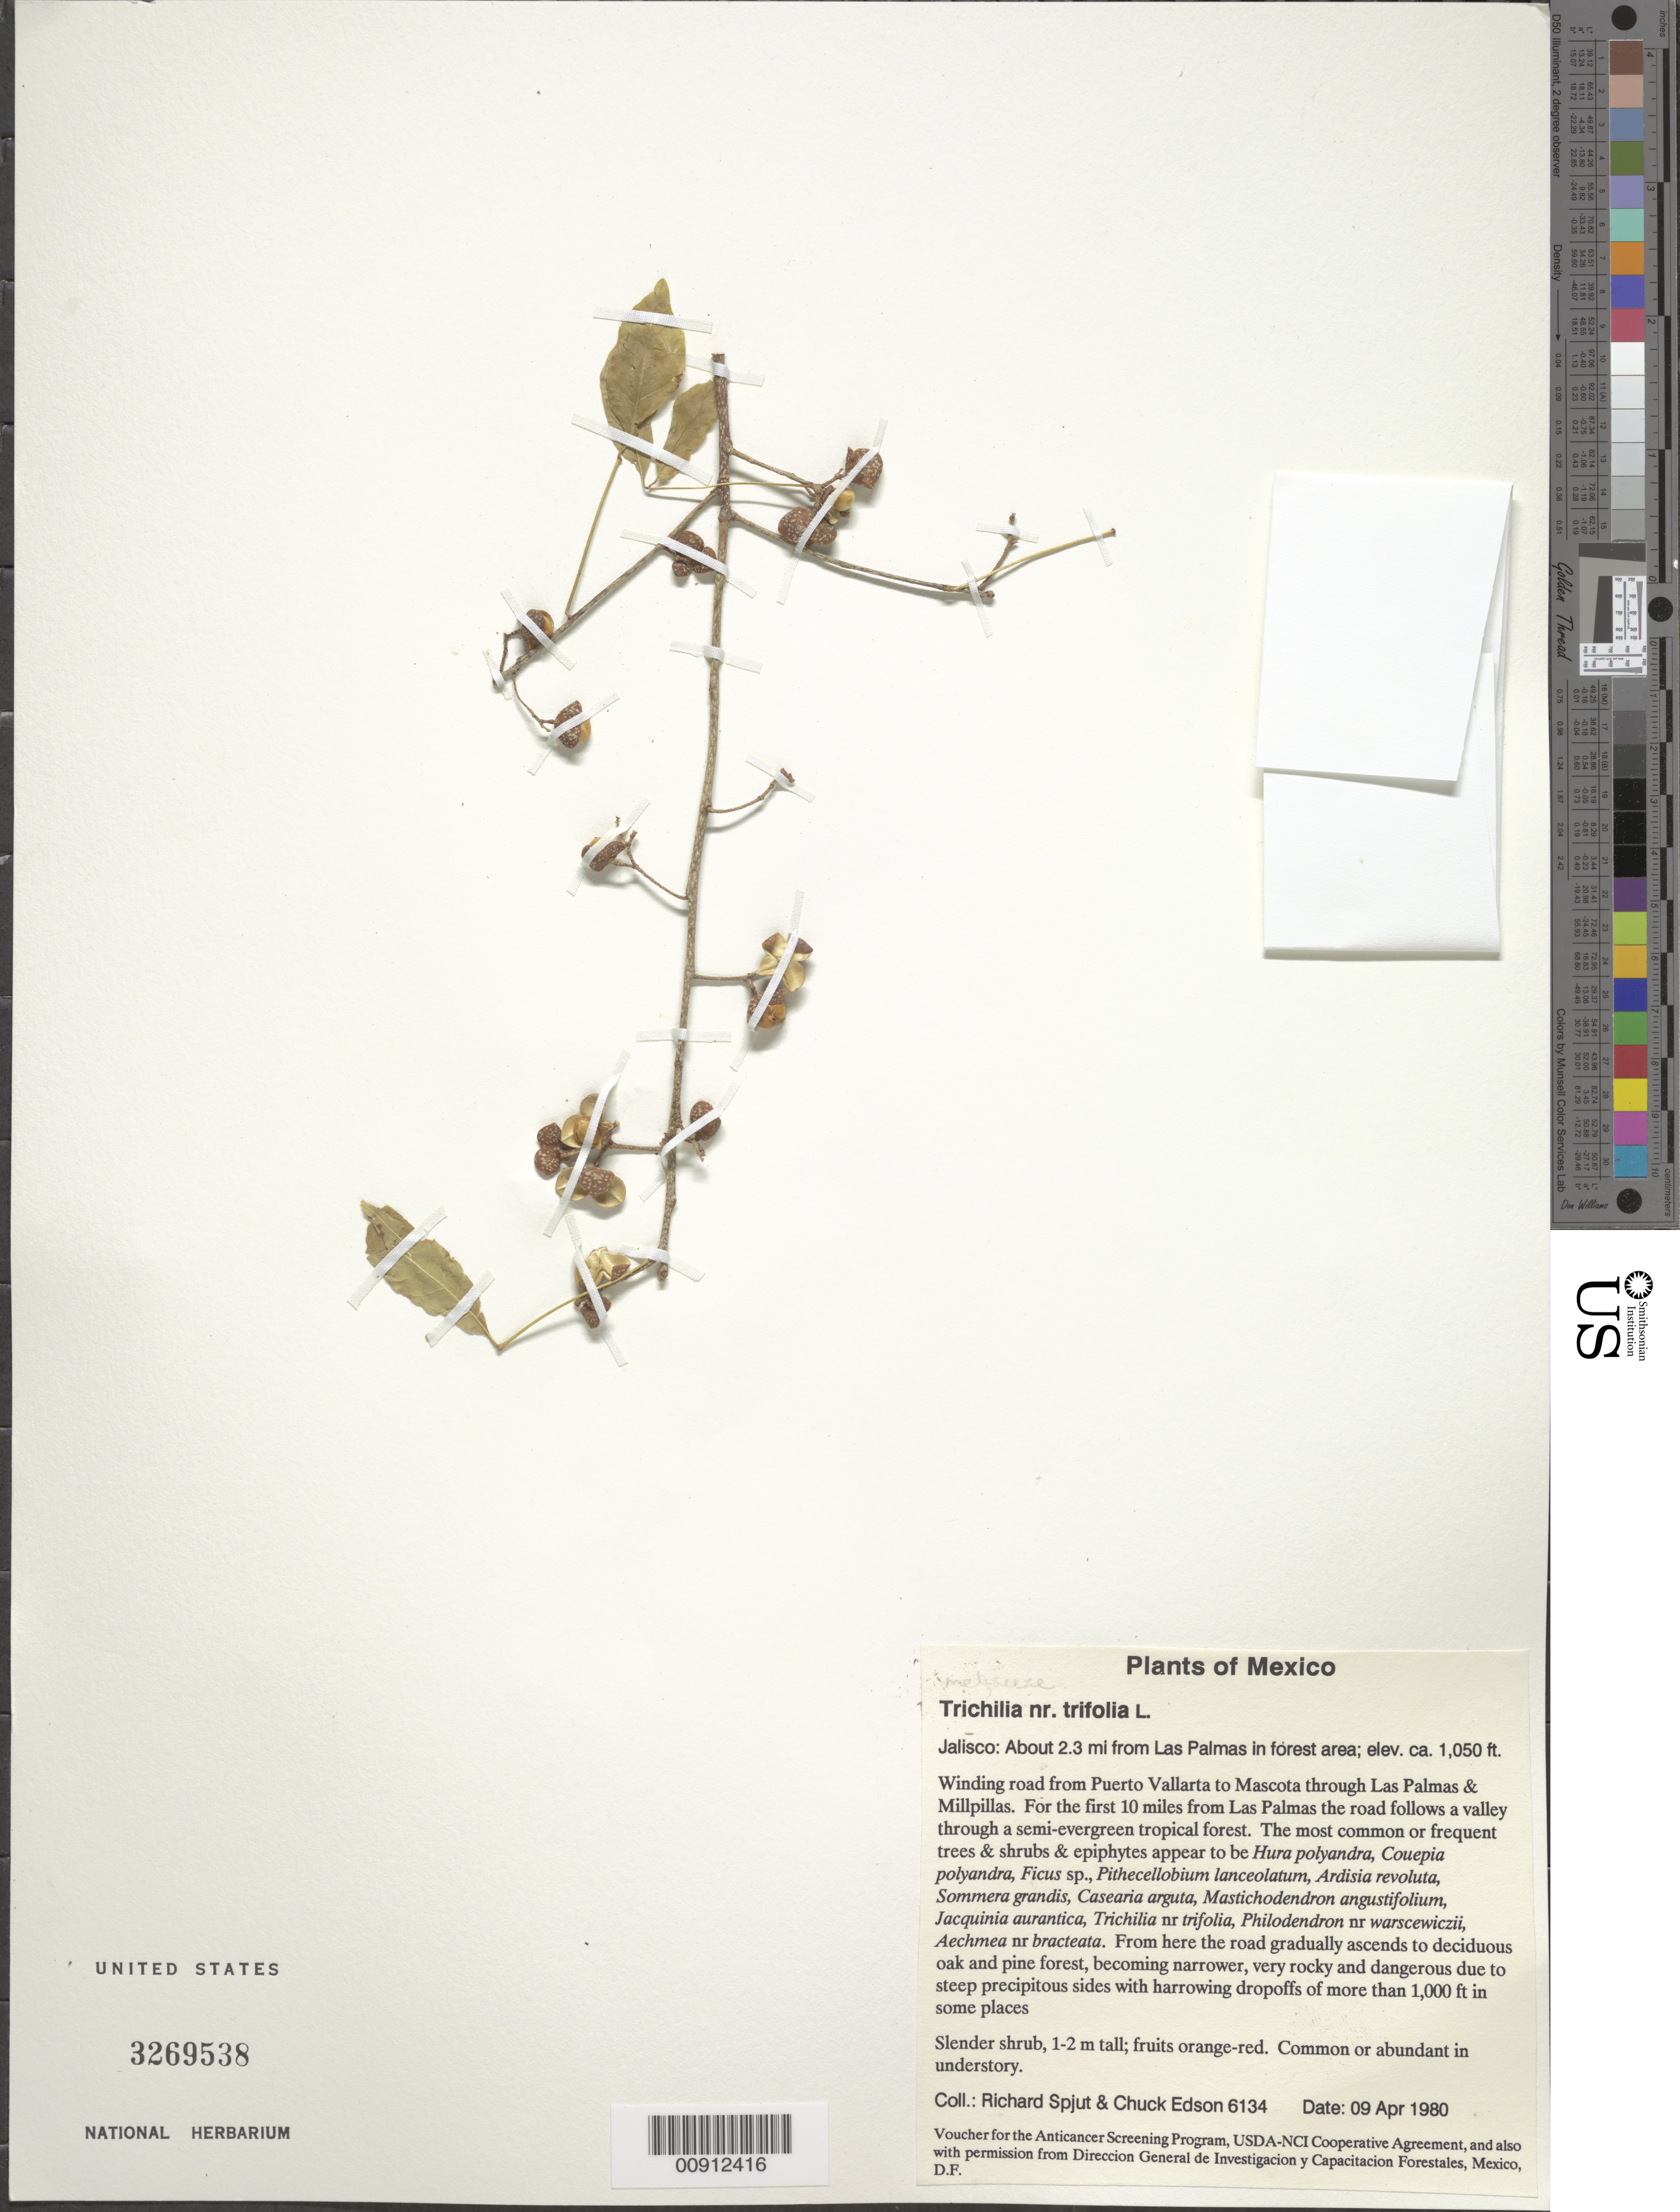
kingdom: Plantae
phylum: Tracheophyta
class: Magnoliopsida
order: Sapindales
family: Meliaceae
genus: Trichilia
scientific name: Trichilia trifolia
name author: L.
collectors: R. Spjut & C. Edson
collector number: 6134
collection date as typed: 09 Apr 1980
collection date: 1980-04-09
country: Mexico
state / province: Jalisco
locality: Jalisco: About 2.3 mi from Las Palmas. Winding road from Puerto Vallarta to Mascota through Las Palmas & Millpillas. For the first 10 mi from Las Palmas the road follows a valley through a semi-evergreen ..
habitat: In forest area w/Hura polyandra, Couepia polyandra, Ficus sp., Pithecellobium lanceolatum, Ardisia revoluta, & c.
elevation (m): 320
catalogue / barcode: US 3269538